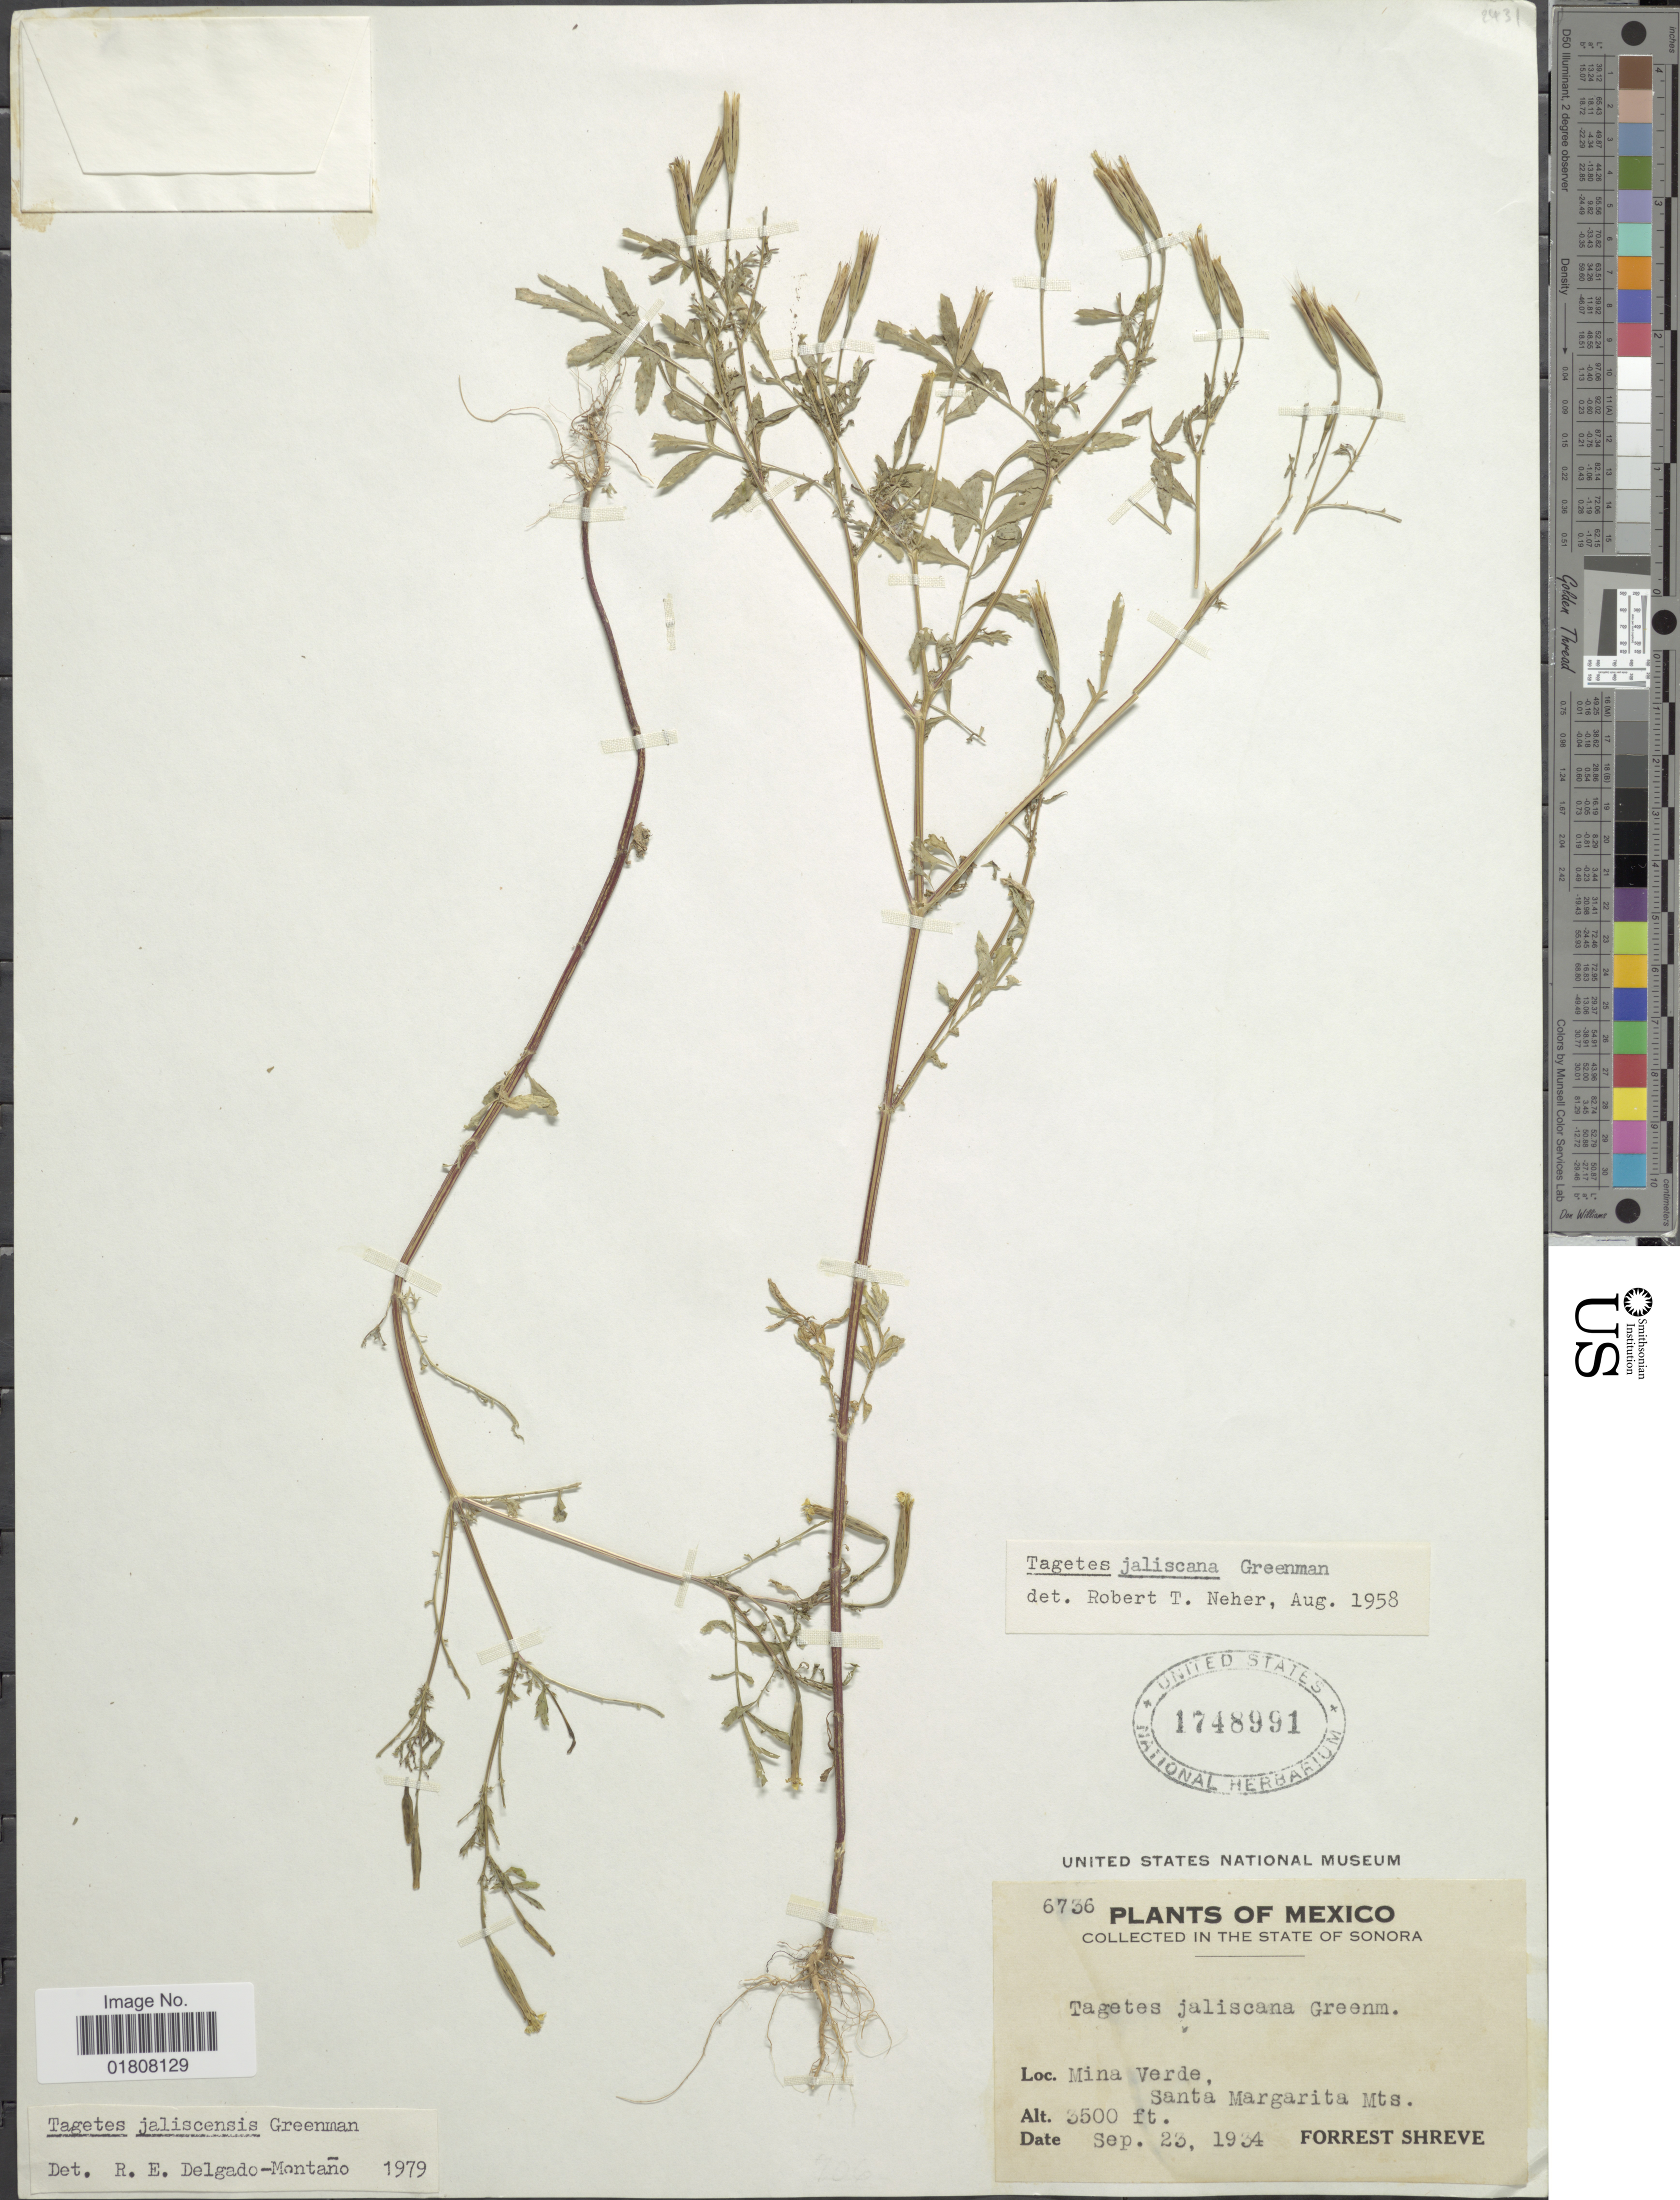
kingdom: Plantae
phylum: Tracheophyta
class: Magnoliopsida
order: Asterales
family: Asteraceae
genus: Tagetes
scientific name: Tagetes jaliscensis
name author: Greenm.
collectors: F. Shreve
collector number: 6736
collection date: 1934-09-23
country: Mexico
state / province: Sonora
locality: Mina Verde, Santa Margarita Mts.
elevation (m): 1067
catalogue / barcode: US 1748991